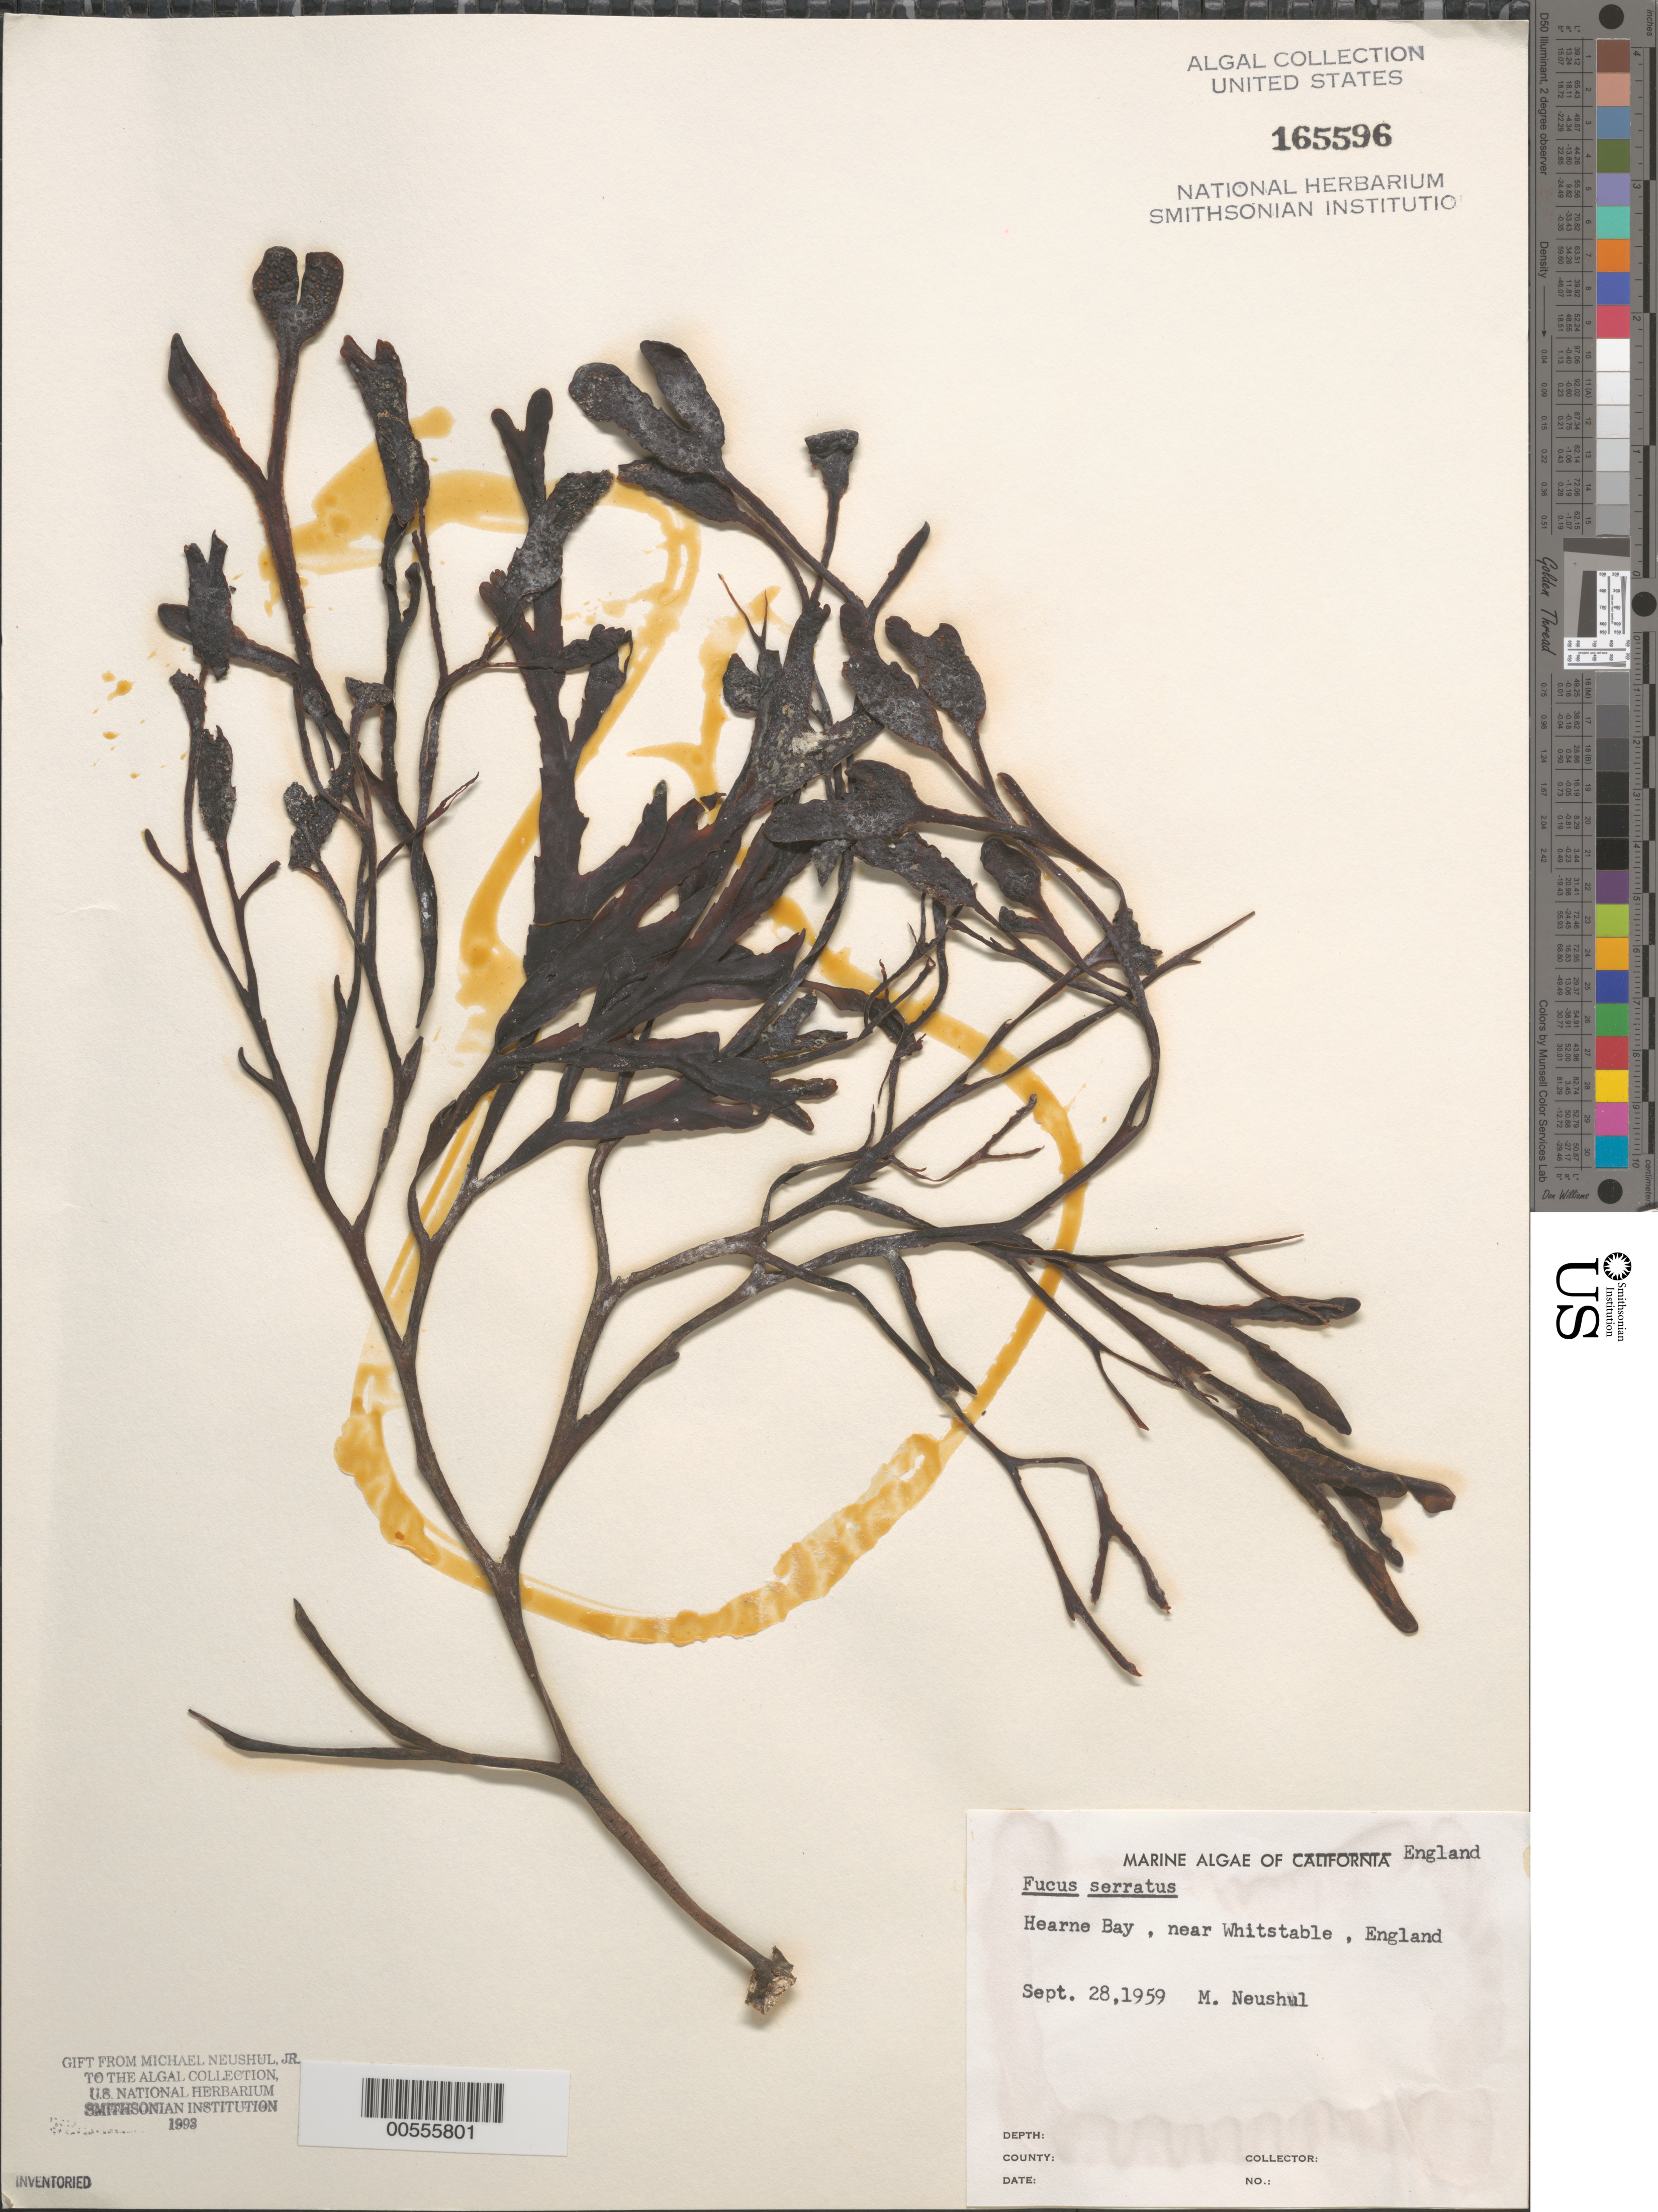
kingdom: Chromista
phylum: Ochrophyta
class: Phaeophyceae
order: Fucales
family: Fucaceae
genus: Fucus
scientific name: Fucus serratus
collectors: M. Neushul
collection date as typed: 28 Sep 1959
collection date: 1959-09-28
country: United Kingdom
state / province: England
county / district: Kent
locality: Hearne Bay, near Whitstable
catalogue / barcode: US 165596